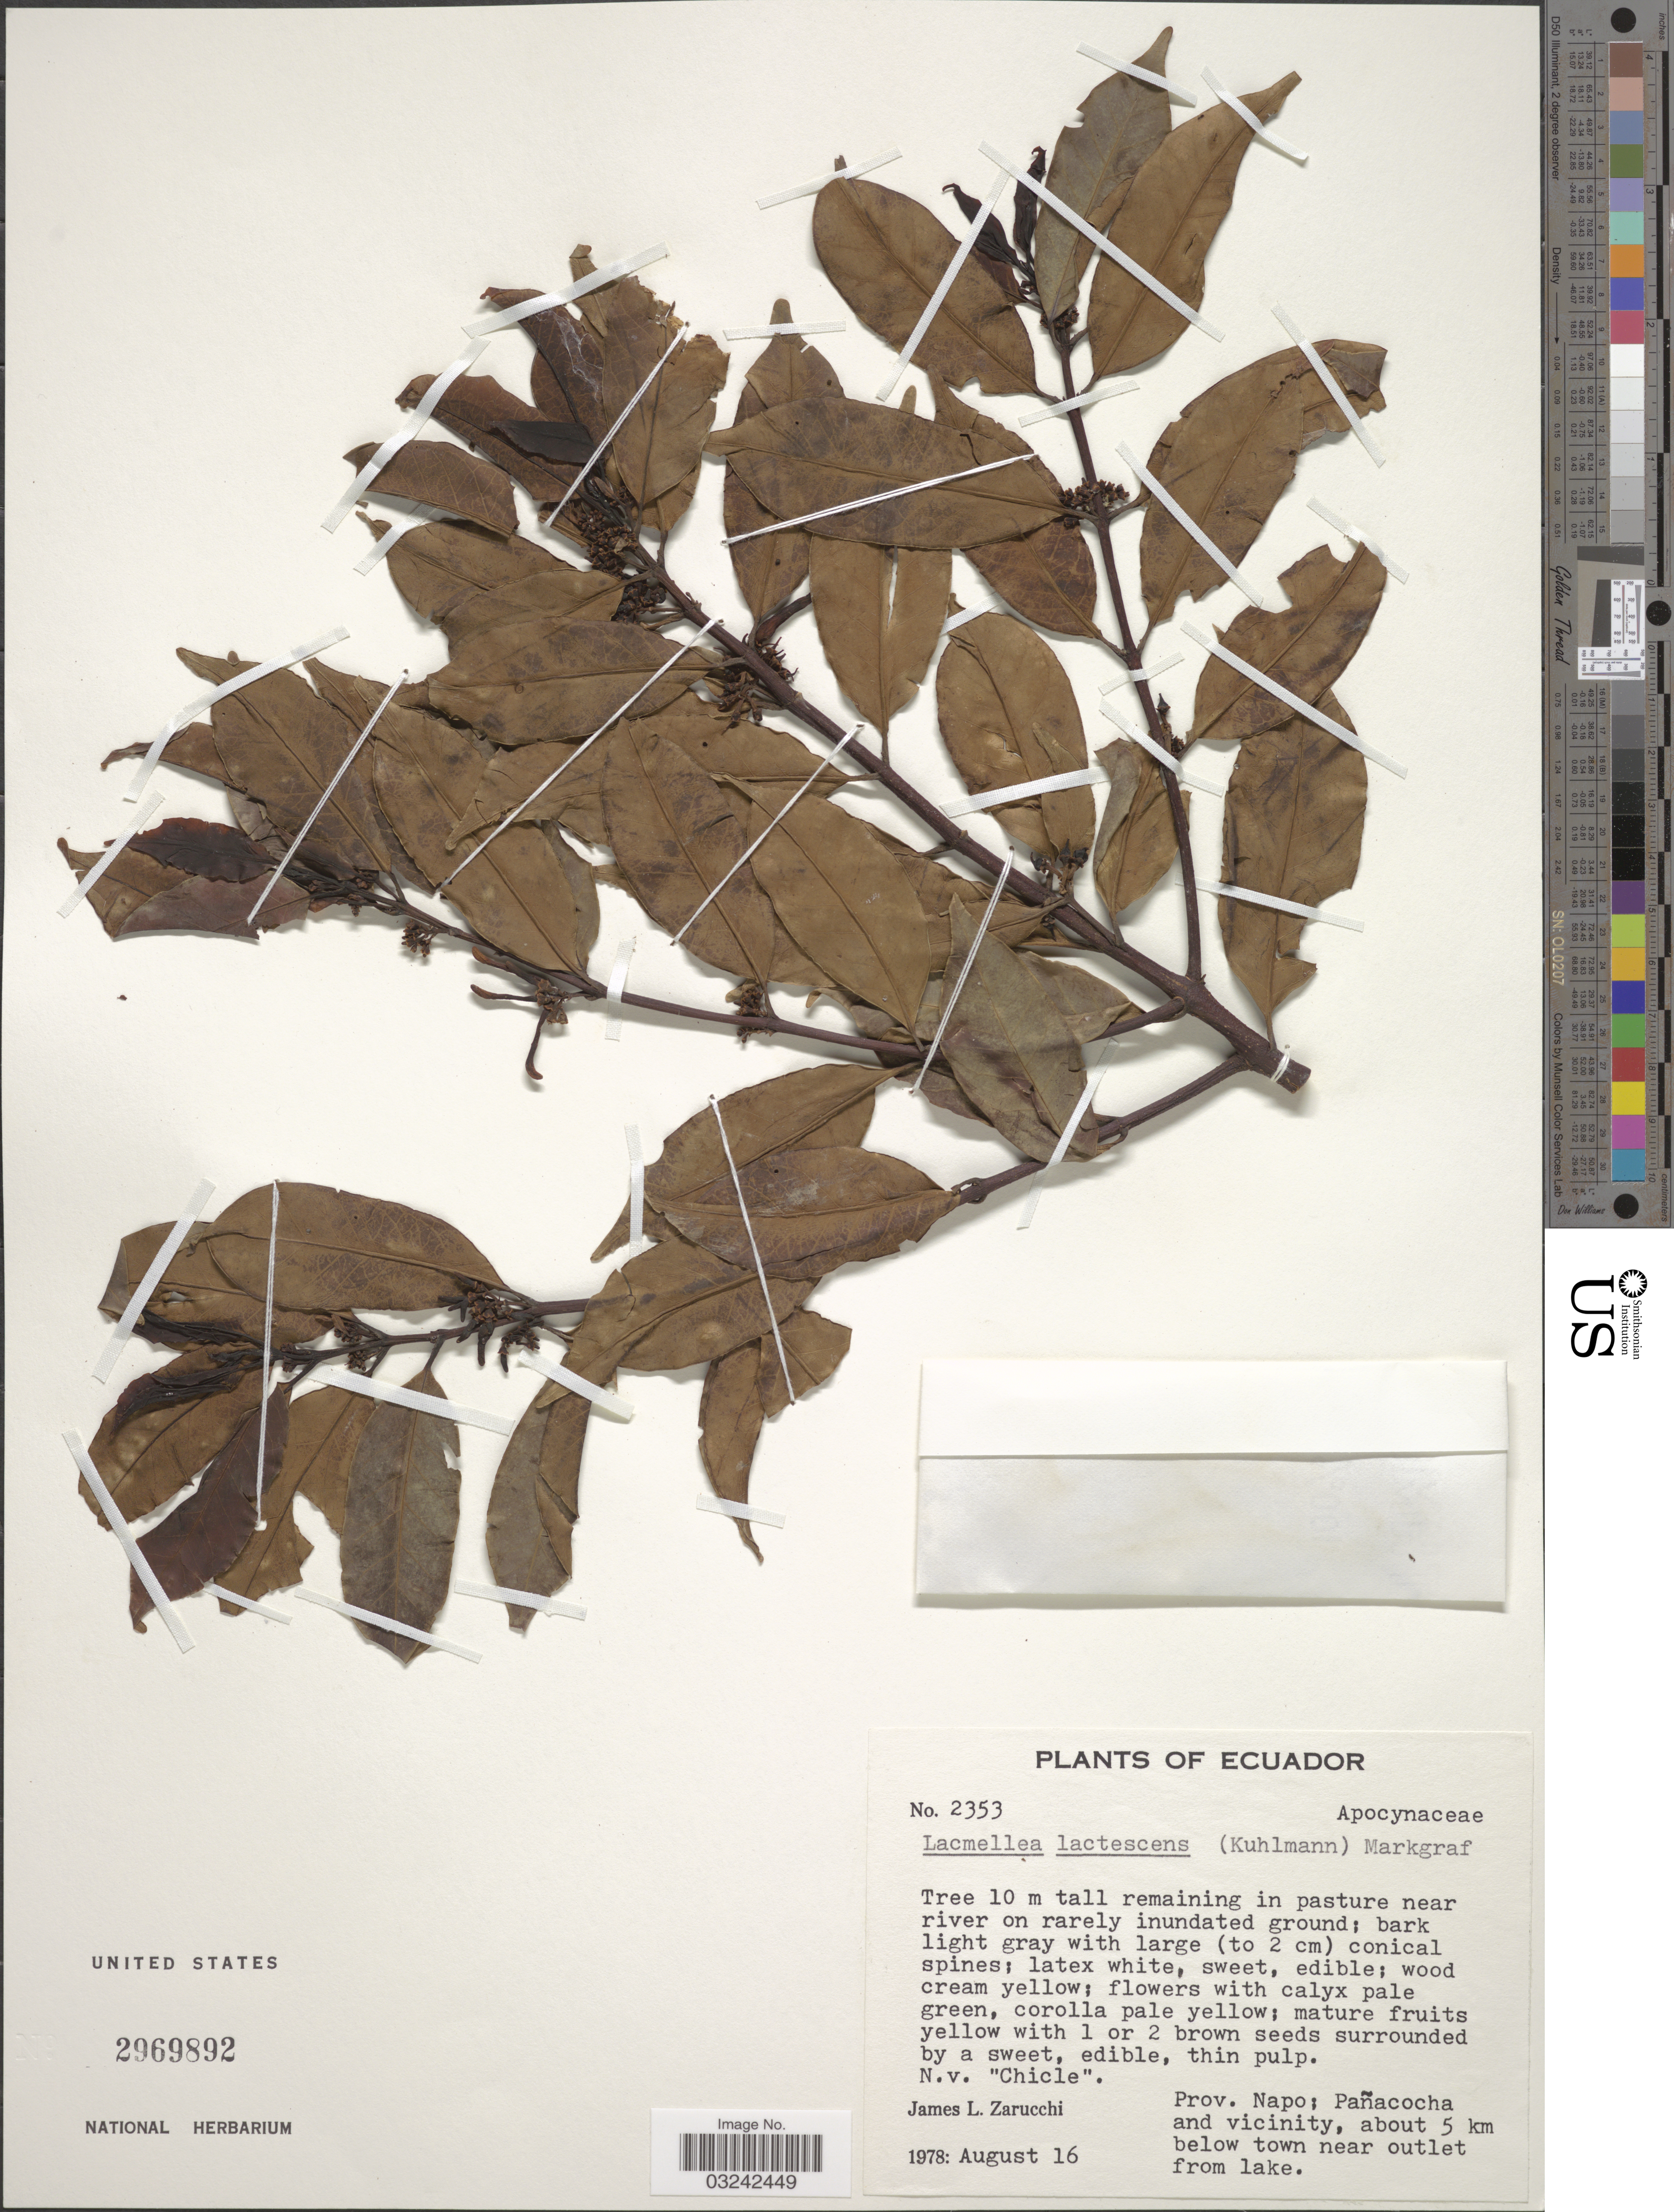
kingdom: Plantae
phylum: Tracheophyta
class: Magnoliopsida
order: Gentianales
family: Apocynaceae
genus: Lacmellea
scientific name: Lacmellea lactescens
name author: (Kuhlm.) Markgr.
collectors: J. L. Zarucchi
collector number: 2353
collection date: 1978-08-16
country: Ecuador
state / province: Napo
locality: Pañacocha and vicinity, about 5 km below town near outlet from lake.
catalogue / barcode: US 2969892